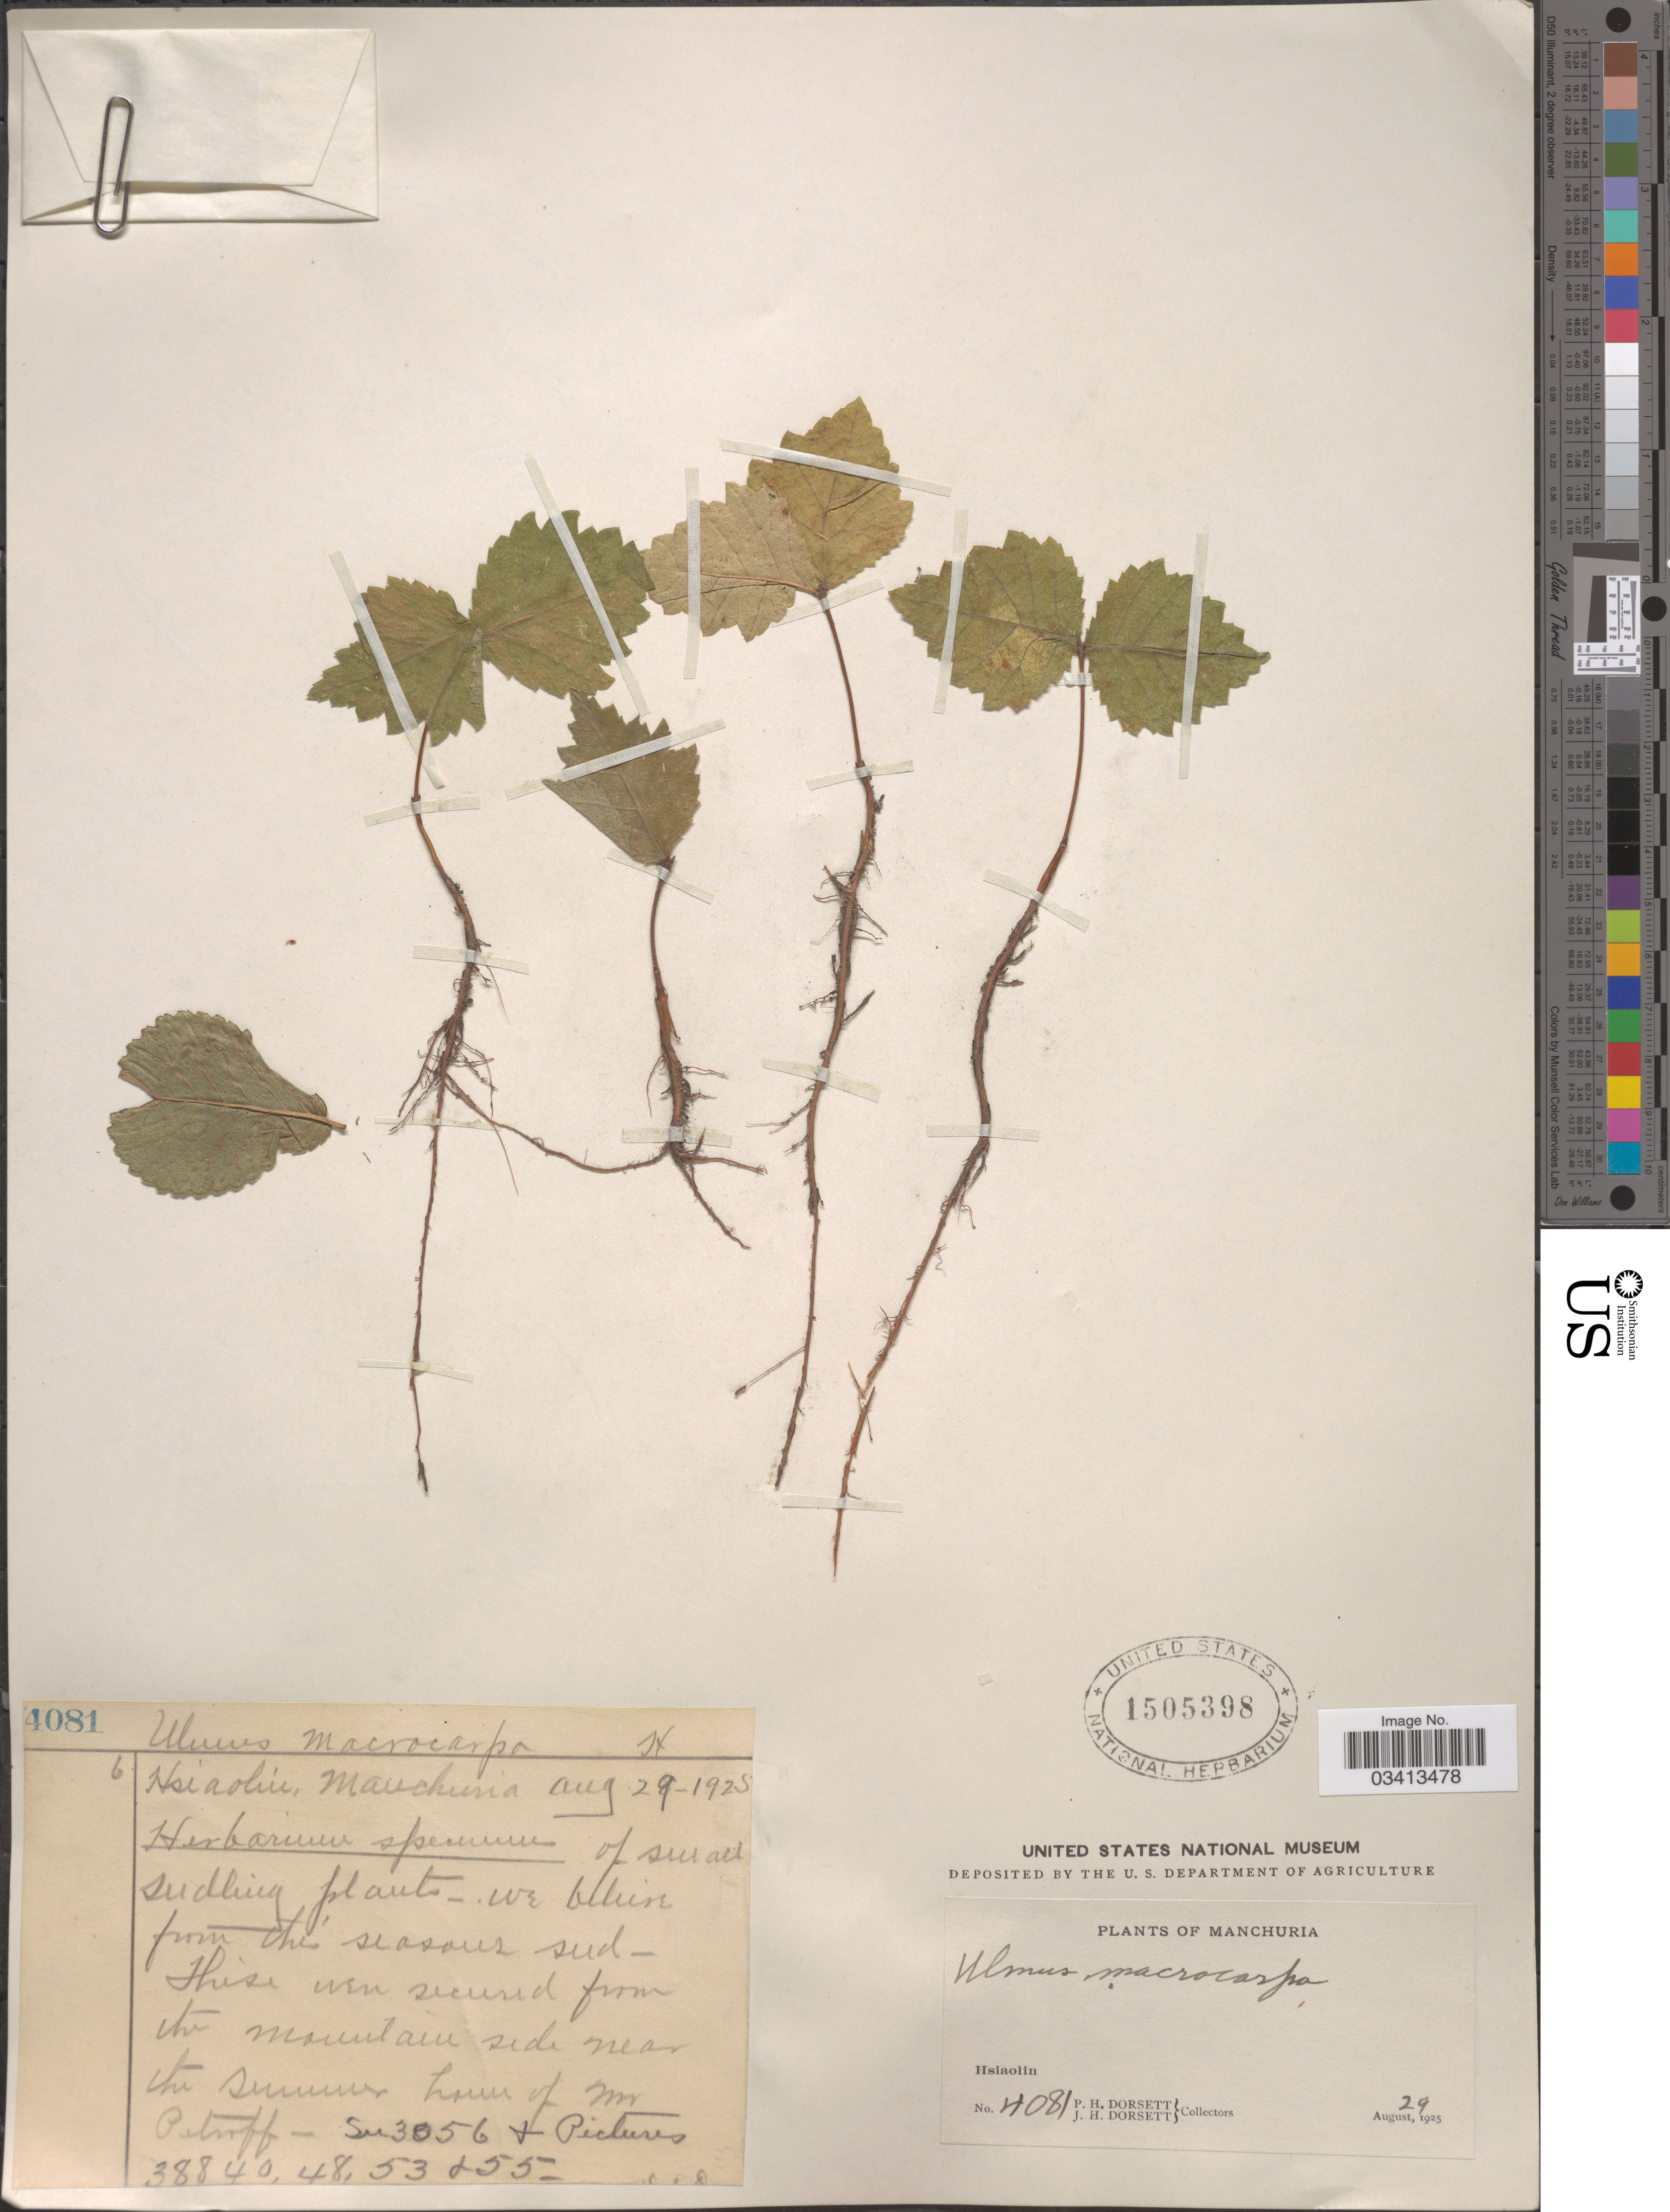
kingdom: Plantae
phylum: Tracheophyta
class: Magnoliopsida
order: Rosales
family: Ulmaceae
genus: Ulmus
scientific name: Ulmus macrocarpa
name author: Hance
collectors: P. H. Dorsett & J. Dorsett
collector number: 4081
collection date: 1925-08-29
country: China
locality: Manchuria. Hsiaolin.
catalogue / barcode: US 1505398